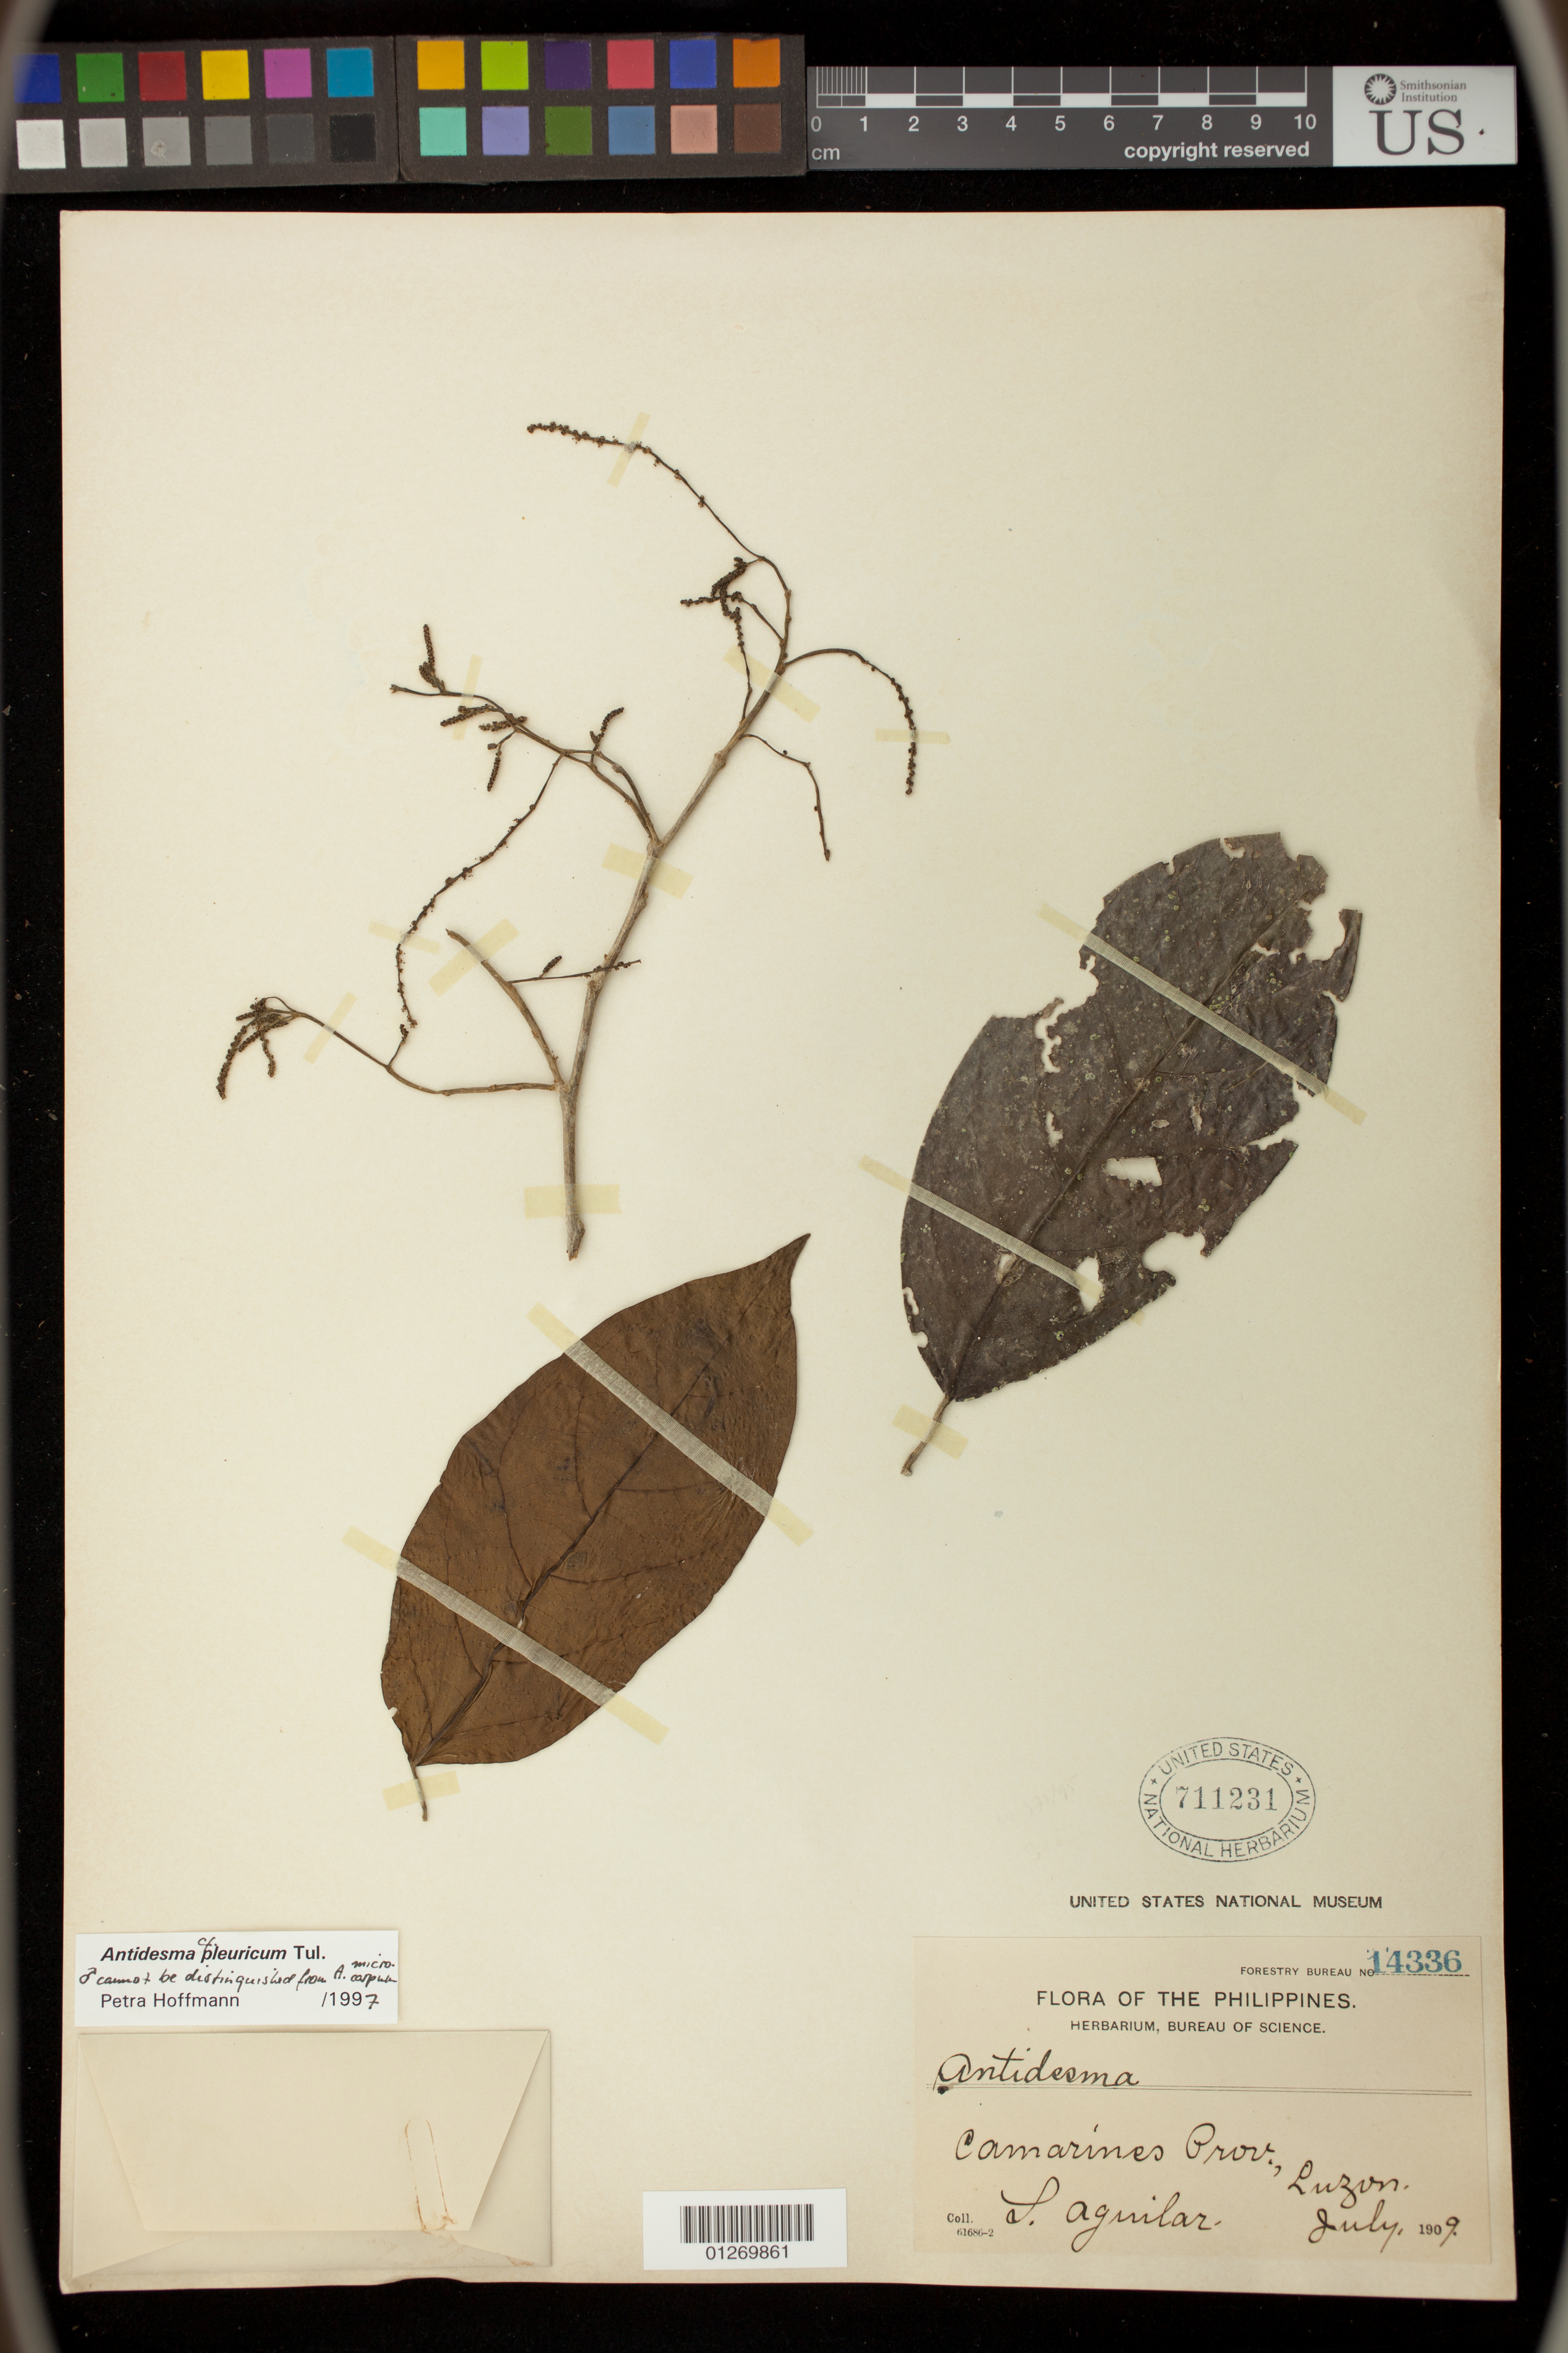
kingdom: Plantae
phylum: Tracheophyta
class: Magnoliopsida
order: Malpighiales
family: Phyllanthaceae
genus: Antidesma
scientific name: Antidesma pleuricum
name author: Tul.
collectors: S. Aguilar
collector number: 14336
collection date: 1909-07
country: Philippines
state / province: Bicol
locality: Camarines Prov., Luzon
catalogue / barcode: US 711231